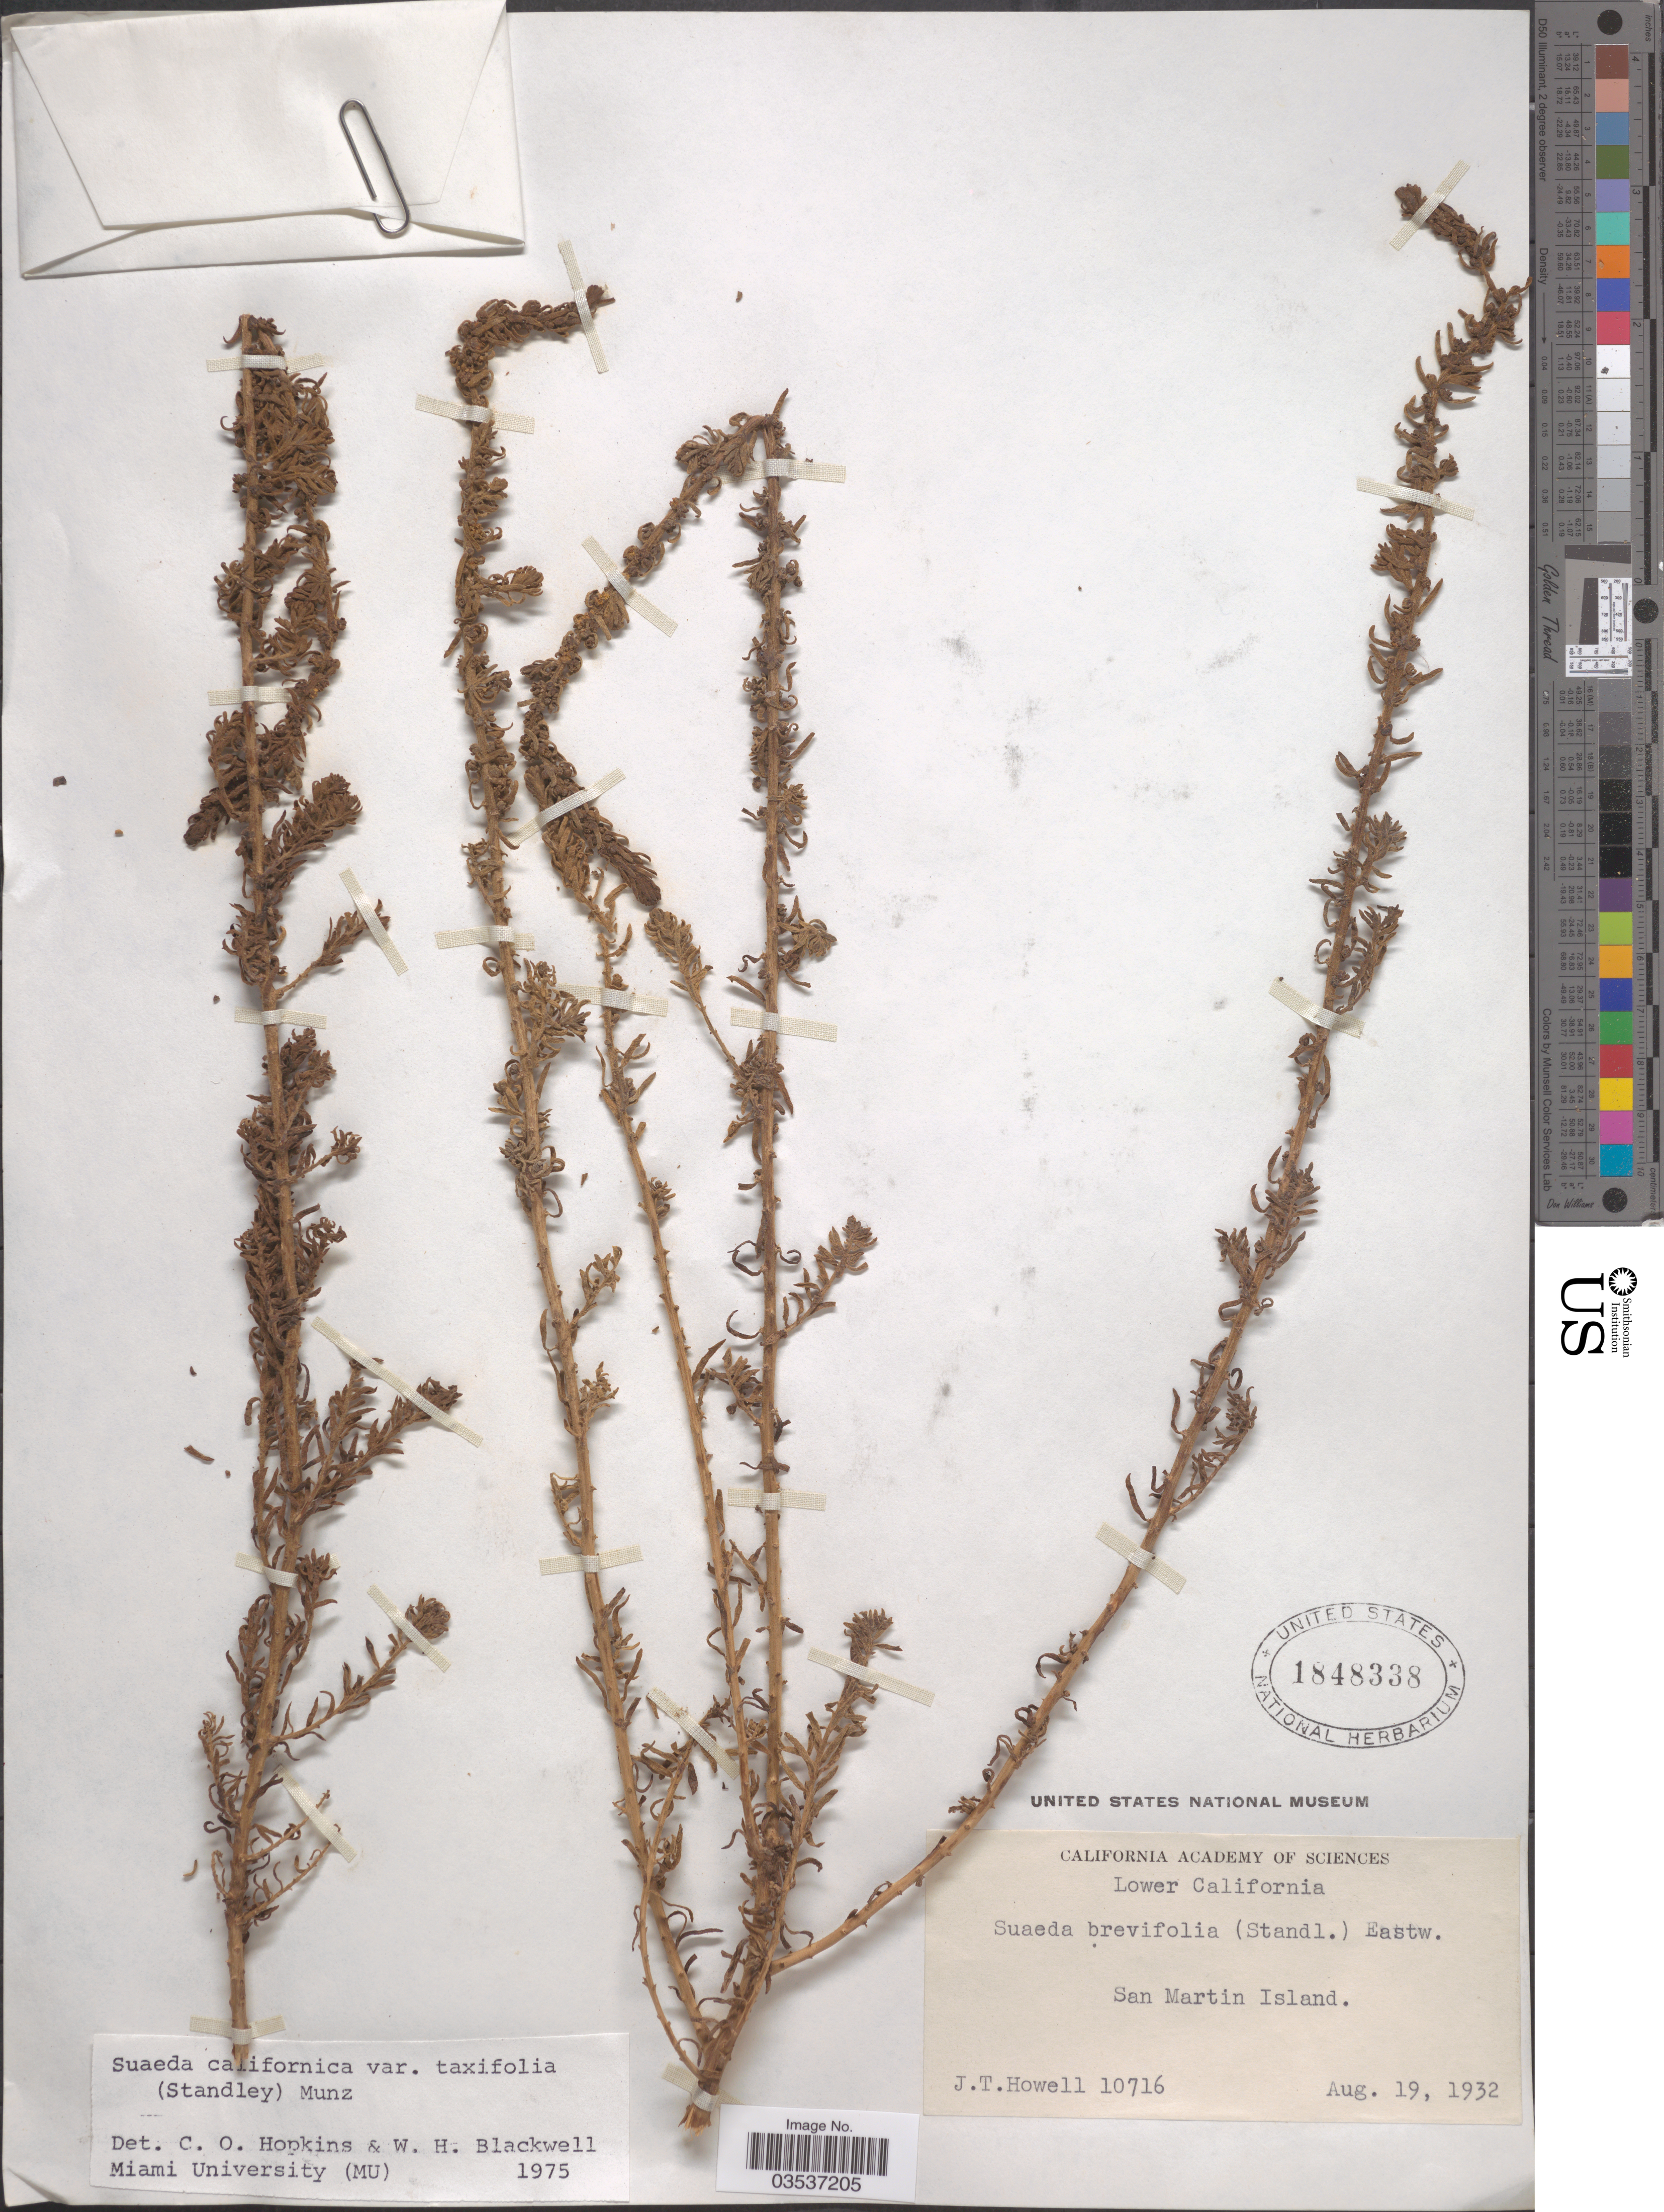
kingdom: Plantae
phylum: Tracheophyta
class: Magnoliopsida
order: Caryophyllales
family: Amaranthaceae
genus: Suaeda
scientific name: Suaeda californica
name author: S. Watson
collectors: J. T. Howell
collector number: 10716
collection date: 1932-08-19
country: Mexico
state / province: Baja California Norte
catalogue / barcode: US 1848338